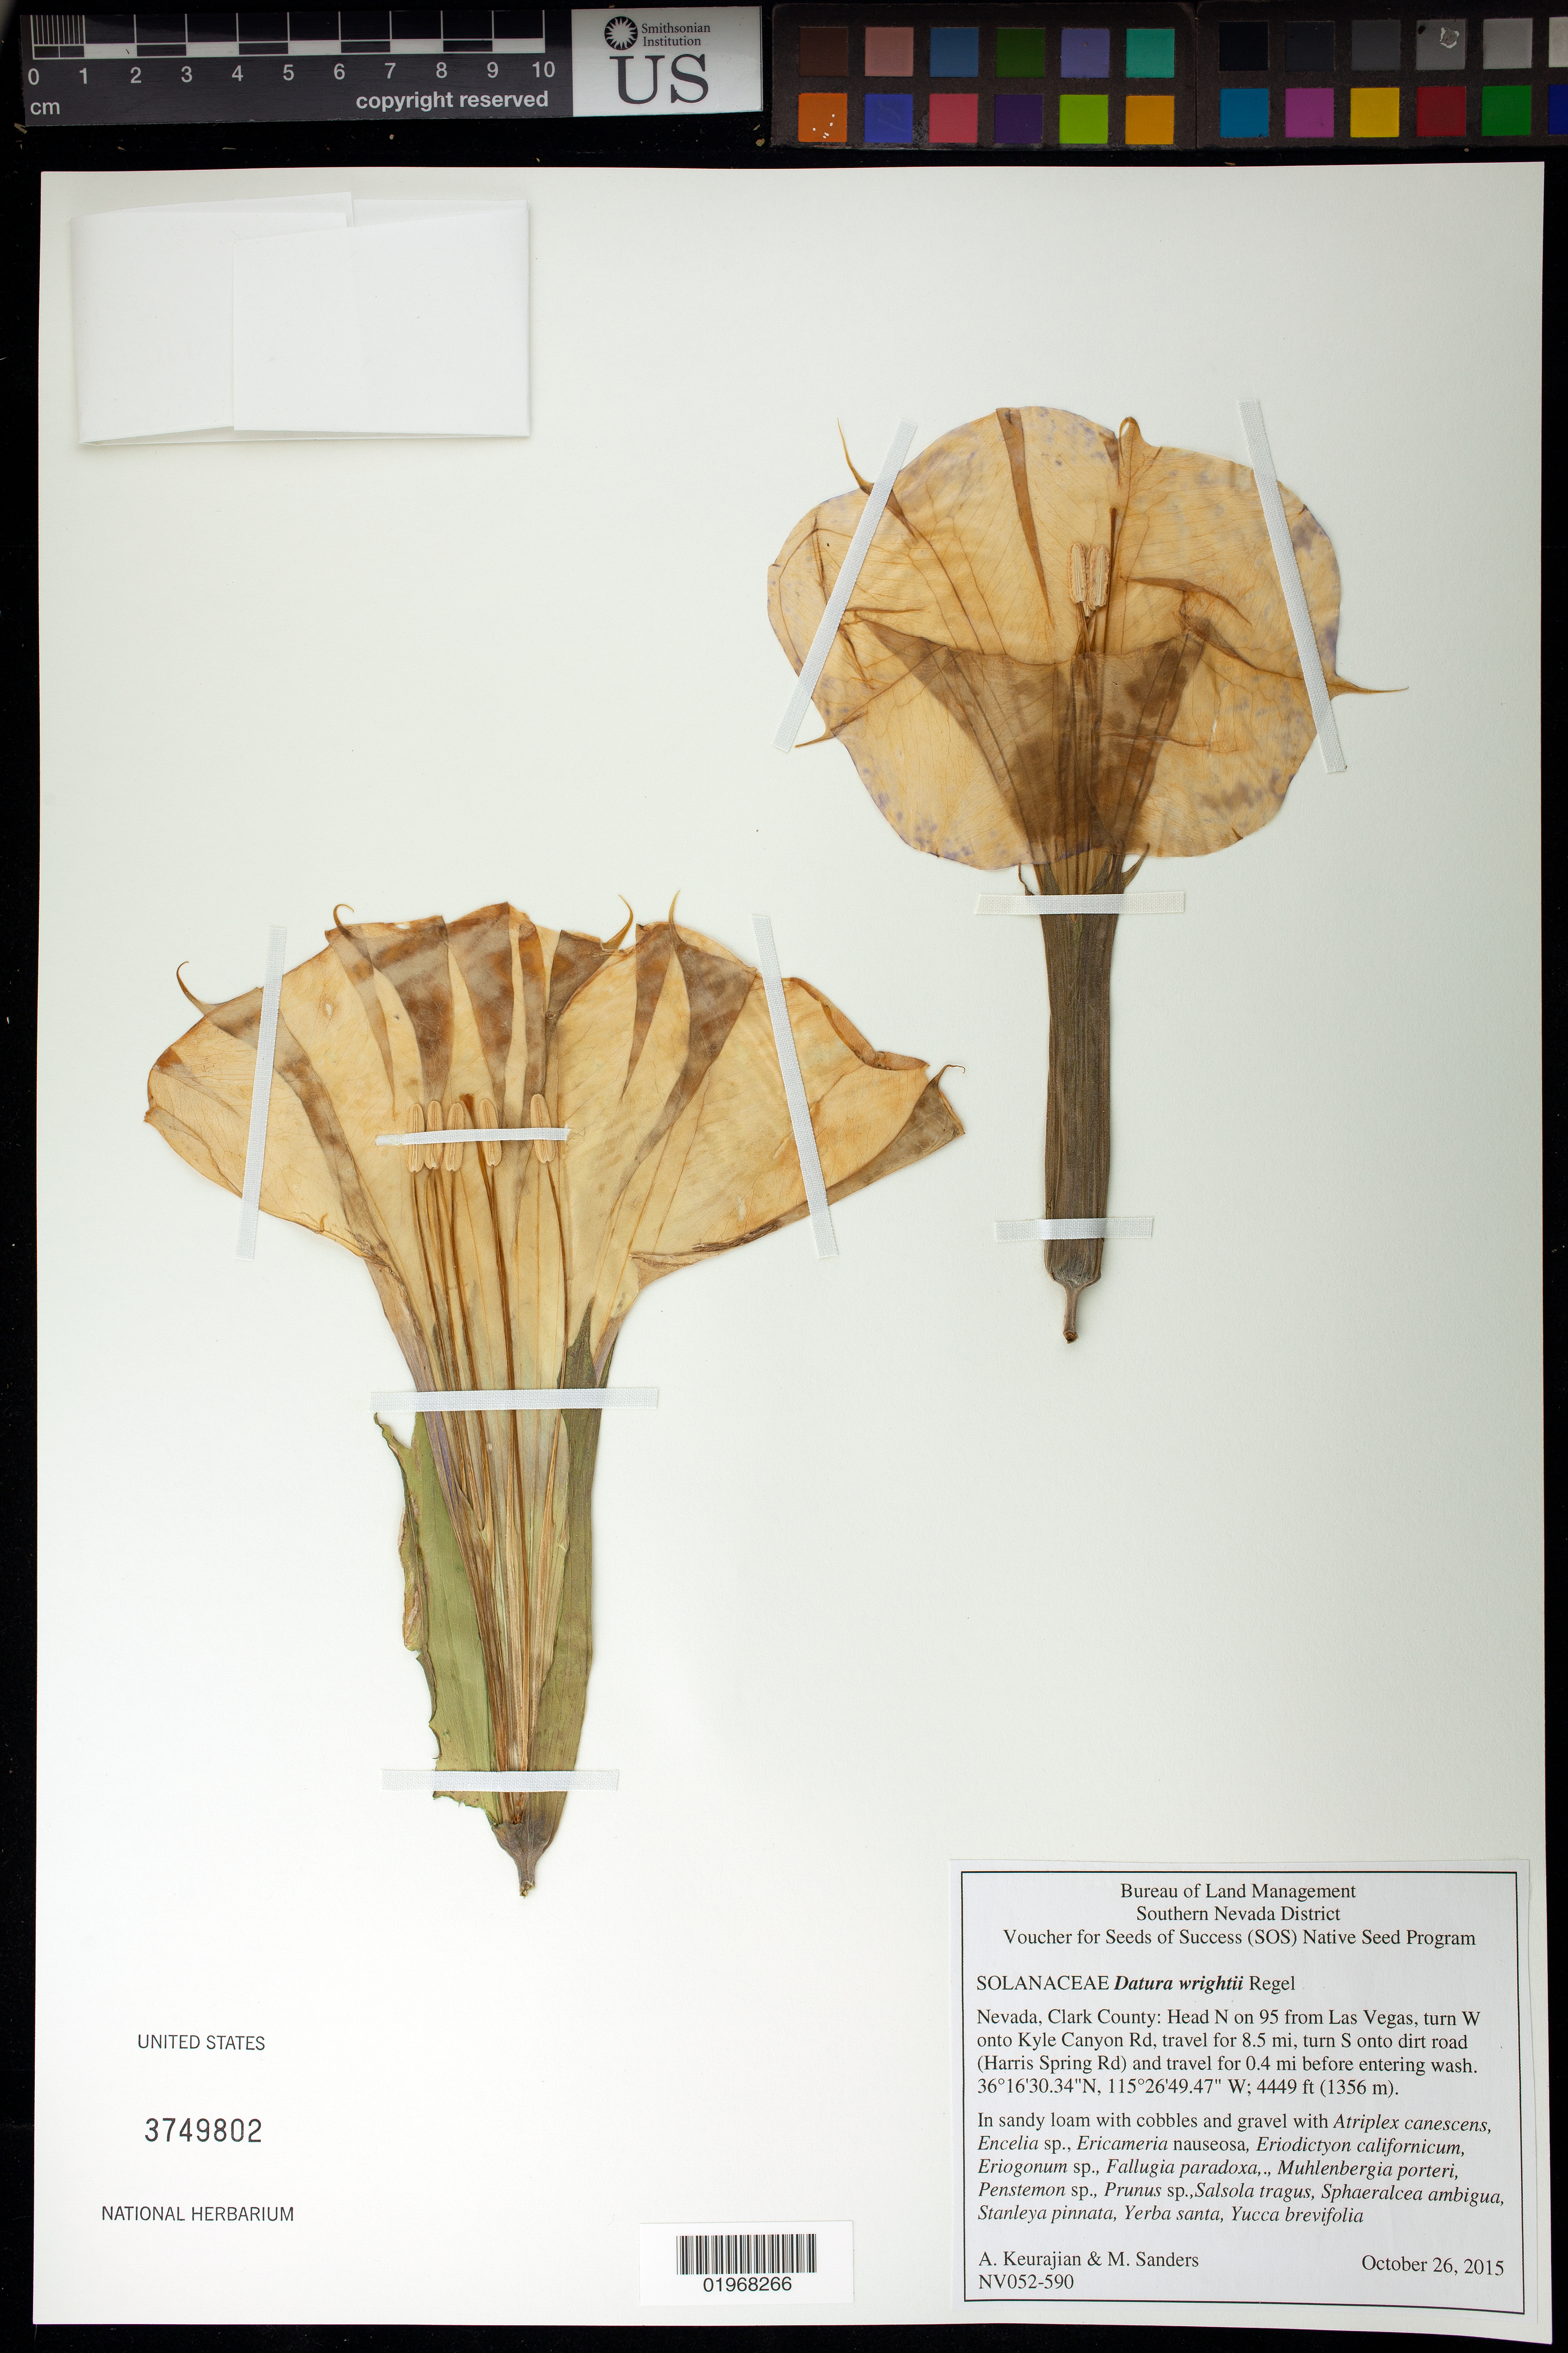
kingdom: Plantae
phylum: Tracheophyta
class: Magnoliopsida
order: Solanales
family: Solanaceae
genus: Datura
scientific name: Datura wrightii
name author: Regel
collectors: A. Keurajian & M. Sanders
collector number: NV052-590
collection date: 2015-10-26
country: United States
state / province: Nevada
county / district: Clark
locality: Red Rock Canyon NCA, Harris Springs Wash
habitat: In sandy loam with cobbles and gravel With Penstemon sp., Prunus sp., Salsola tragus, ect.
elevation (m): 1356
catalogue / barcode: US 3749802